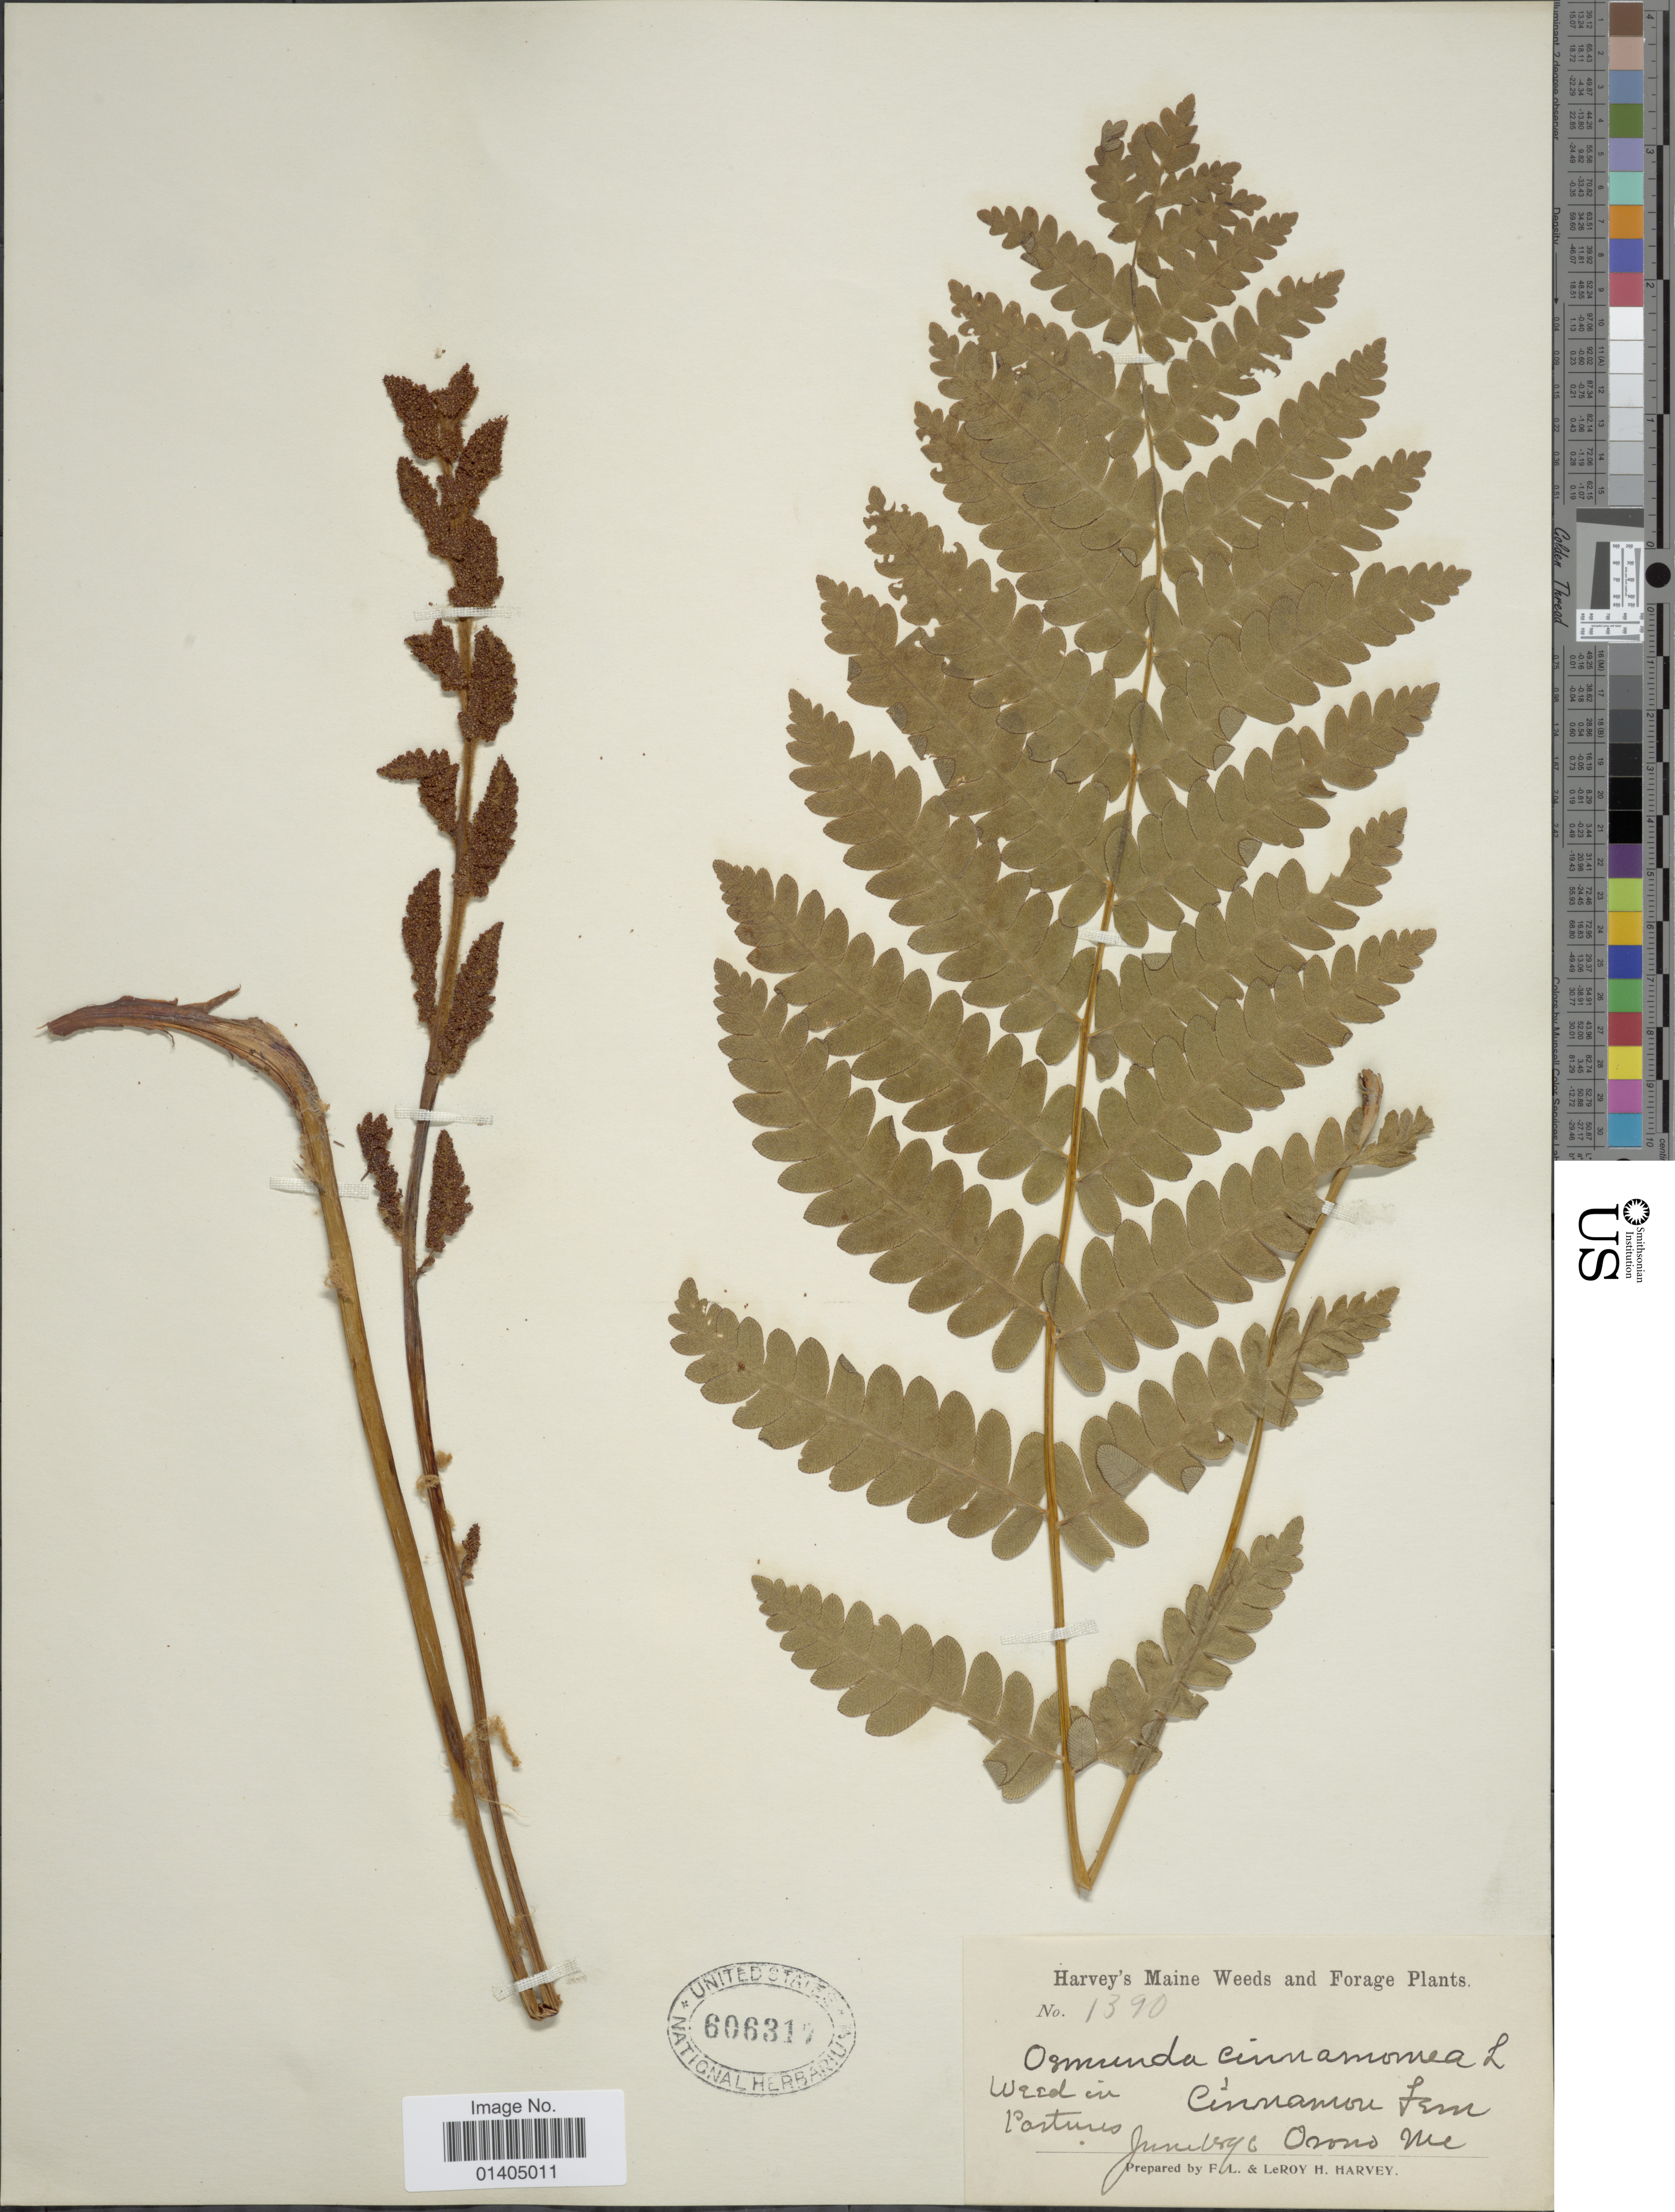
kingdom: Plantae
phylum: Tracheophyta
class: Polypodiopsida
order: Osmundales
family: Osmundaceae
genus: Osmundastrum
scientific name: Osmundastrum cinnamomeum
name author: (L.) C. Presl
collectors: F. L. Harvey & L. H. Harvey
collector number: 1390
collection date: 1896-06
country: United States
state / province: Maine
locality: Orono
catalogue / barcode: US 606317